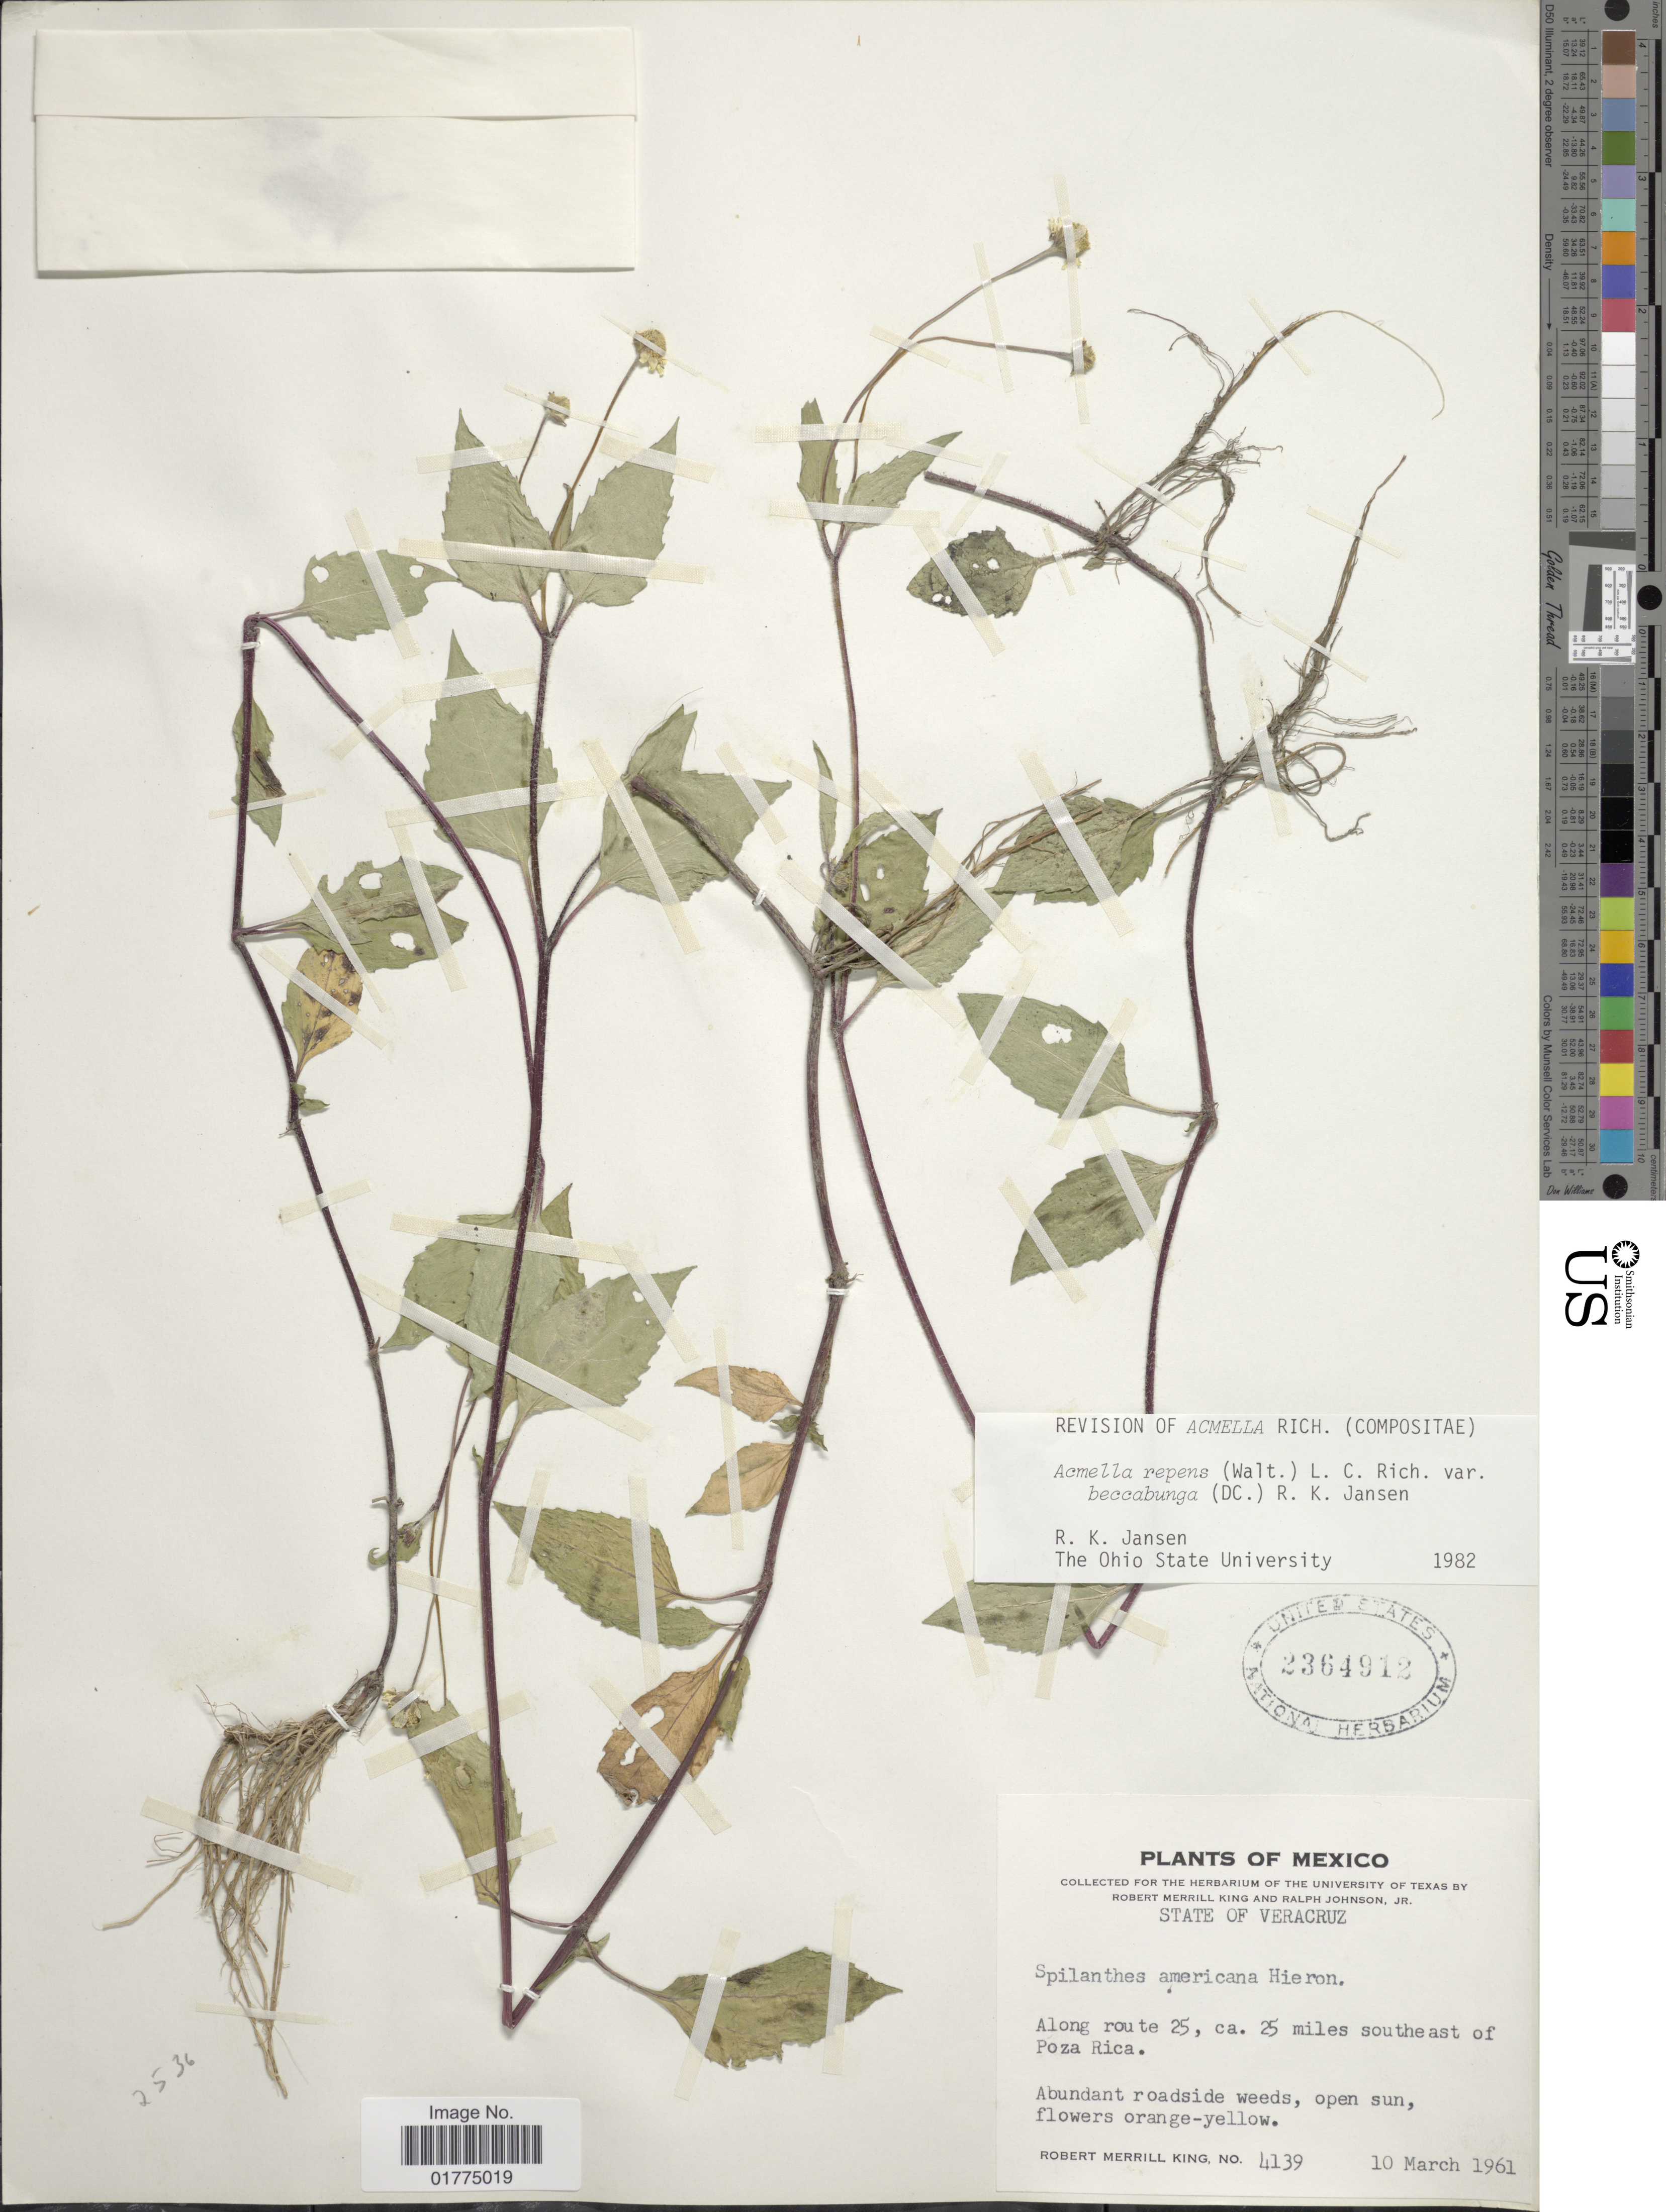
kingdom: Plantae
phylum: Tracheophyta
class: Magnoliopsida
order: Asterales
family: Asteraceae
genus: Acmella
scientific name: Acmella repens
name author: (Walter) Rich.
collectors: R. M. King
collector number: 4139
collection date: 1961-03-10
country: Mexico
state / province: Veracruz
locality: State of Veracruz. Along route 25, ca. 25 miles southeast of Poza Rica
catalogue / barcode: US 2364912